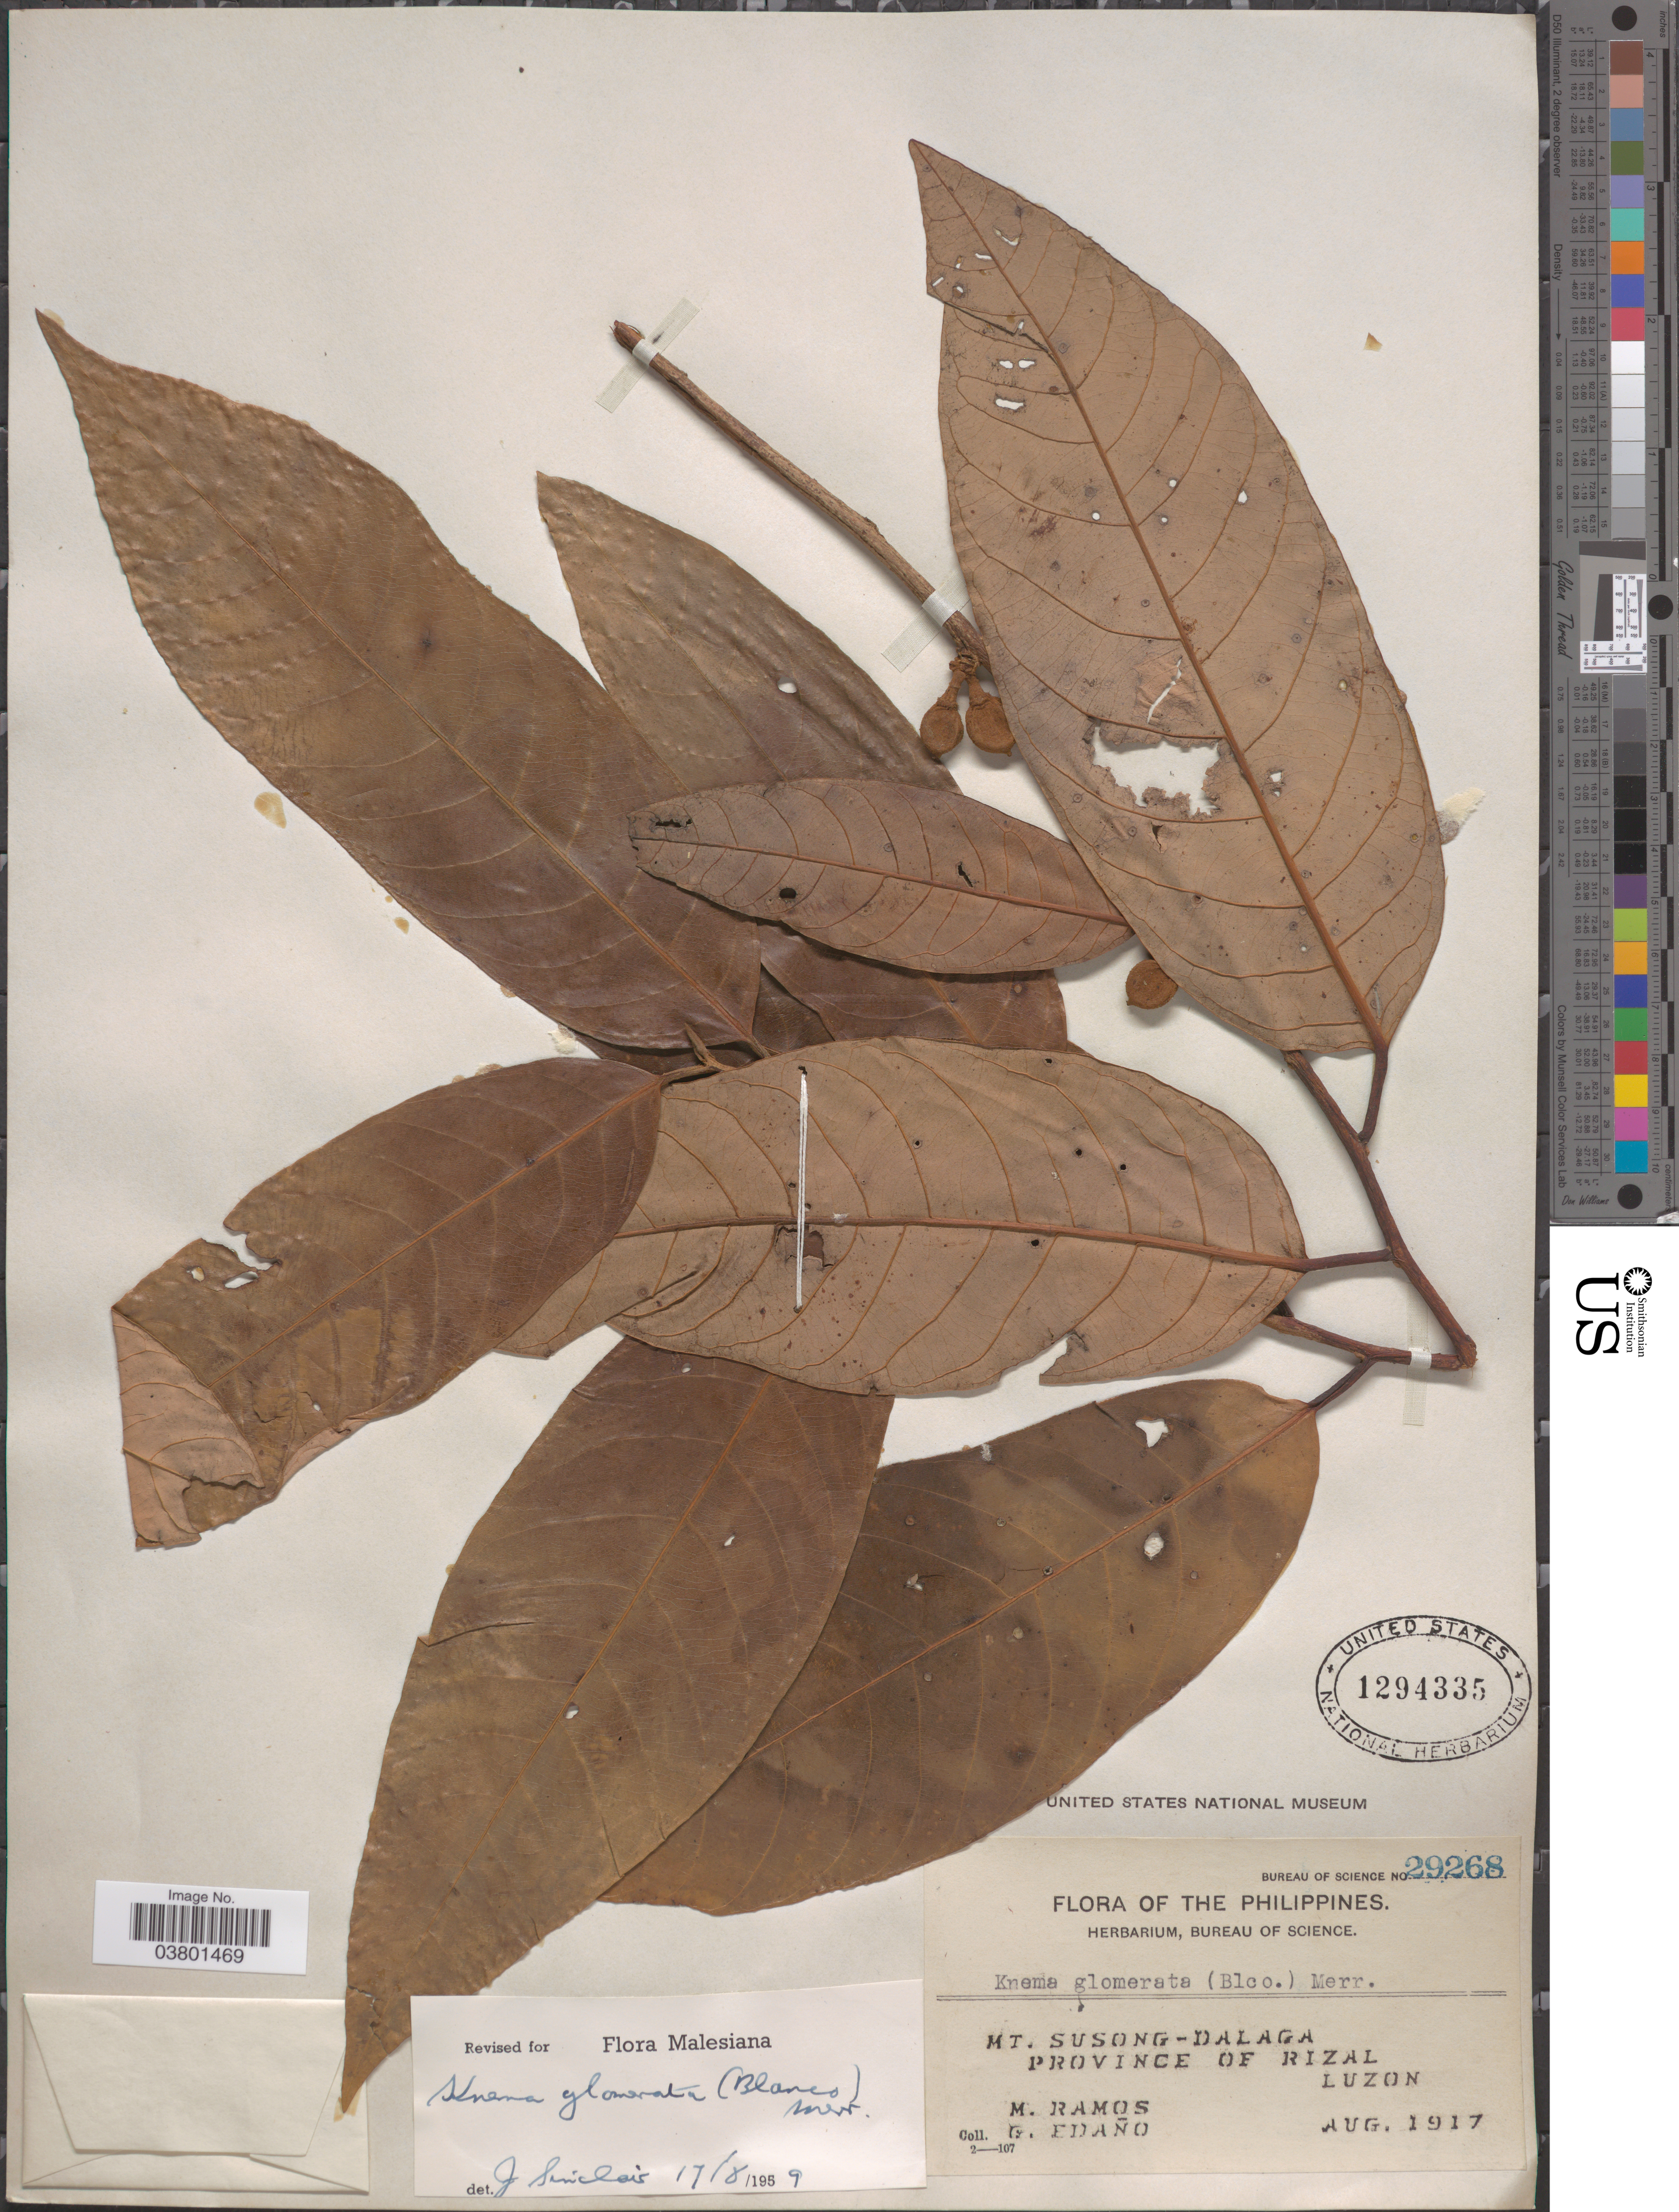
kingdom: Plantae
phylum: Tracheophyta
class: Magnoliopsida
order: Magnoliales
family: Myristicaceae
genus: Knema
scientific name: Knema glomerata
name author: (Blanco) Merr.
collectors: M. Ramos & G. Edaño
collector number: Bureau of Science 29268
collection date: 1917-08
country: Philippines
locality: Mt. Susong-Dalaga. Province of Rizal.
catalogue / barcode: US 1294335